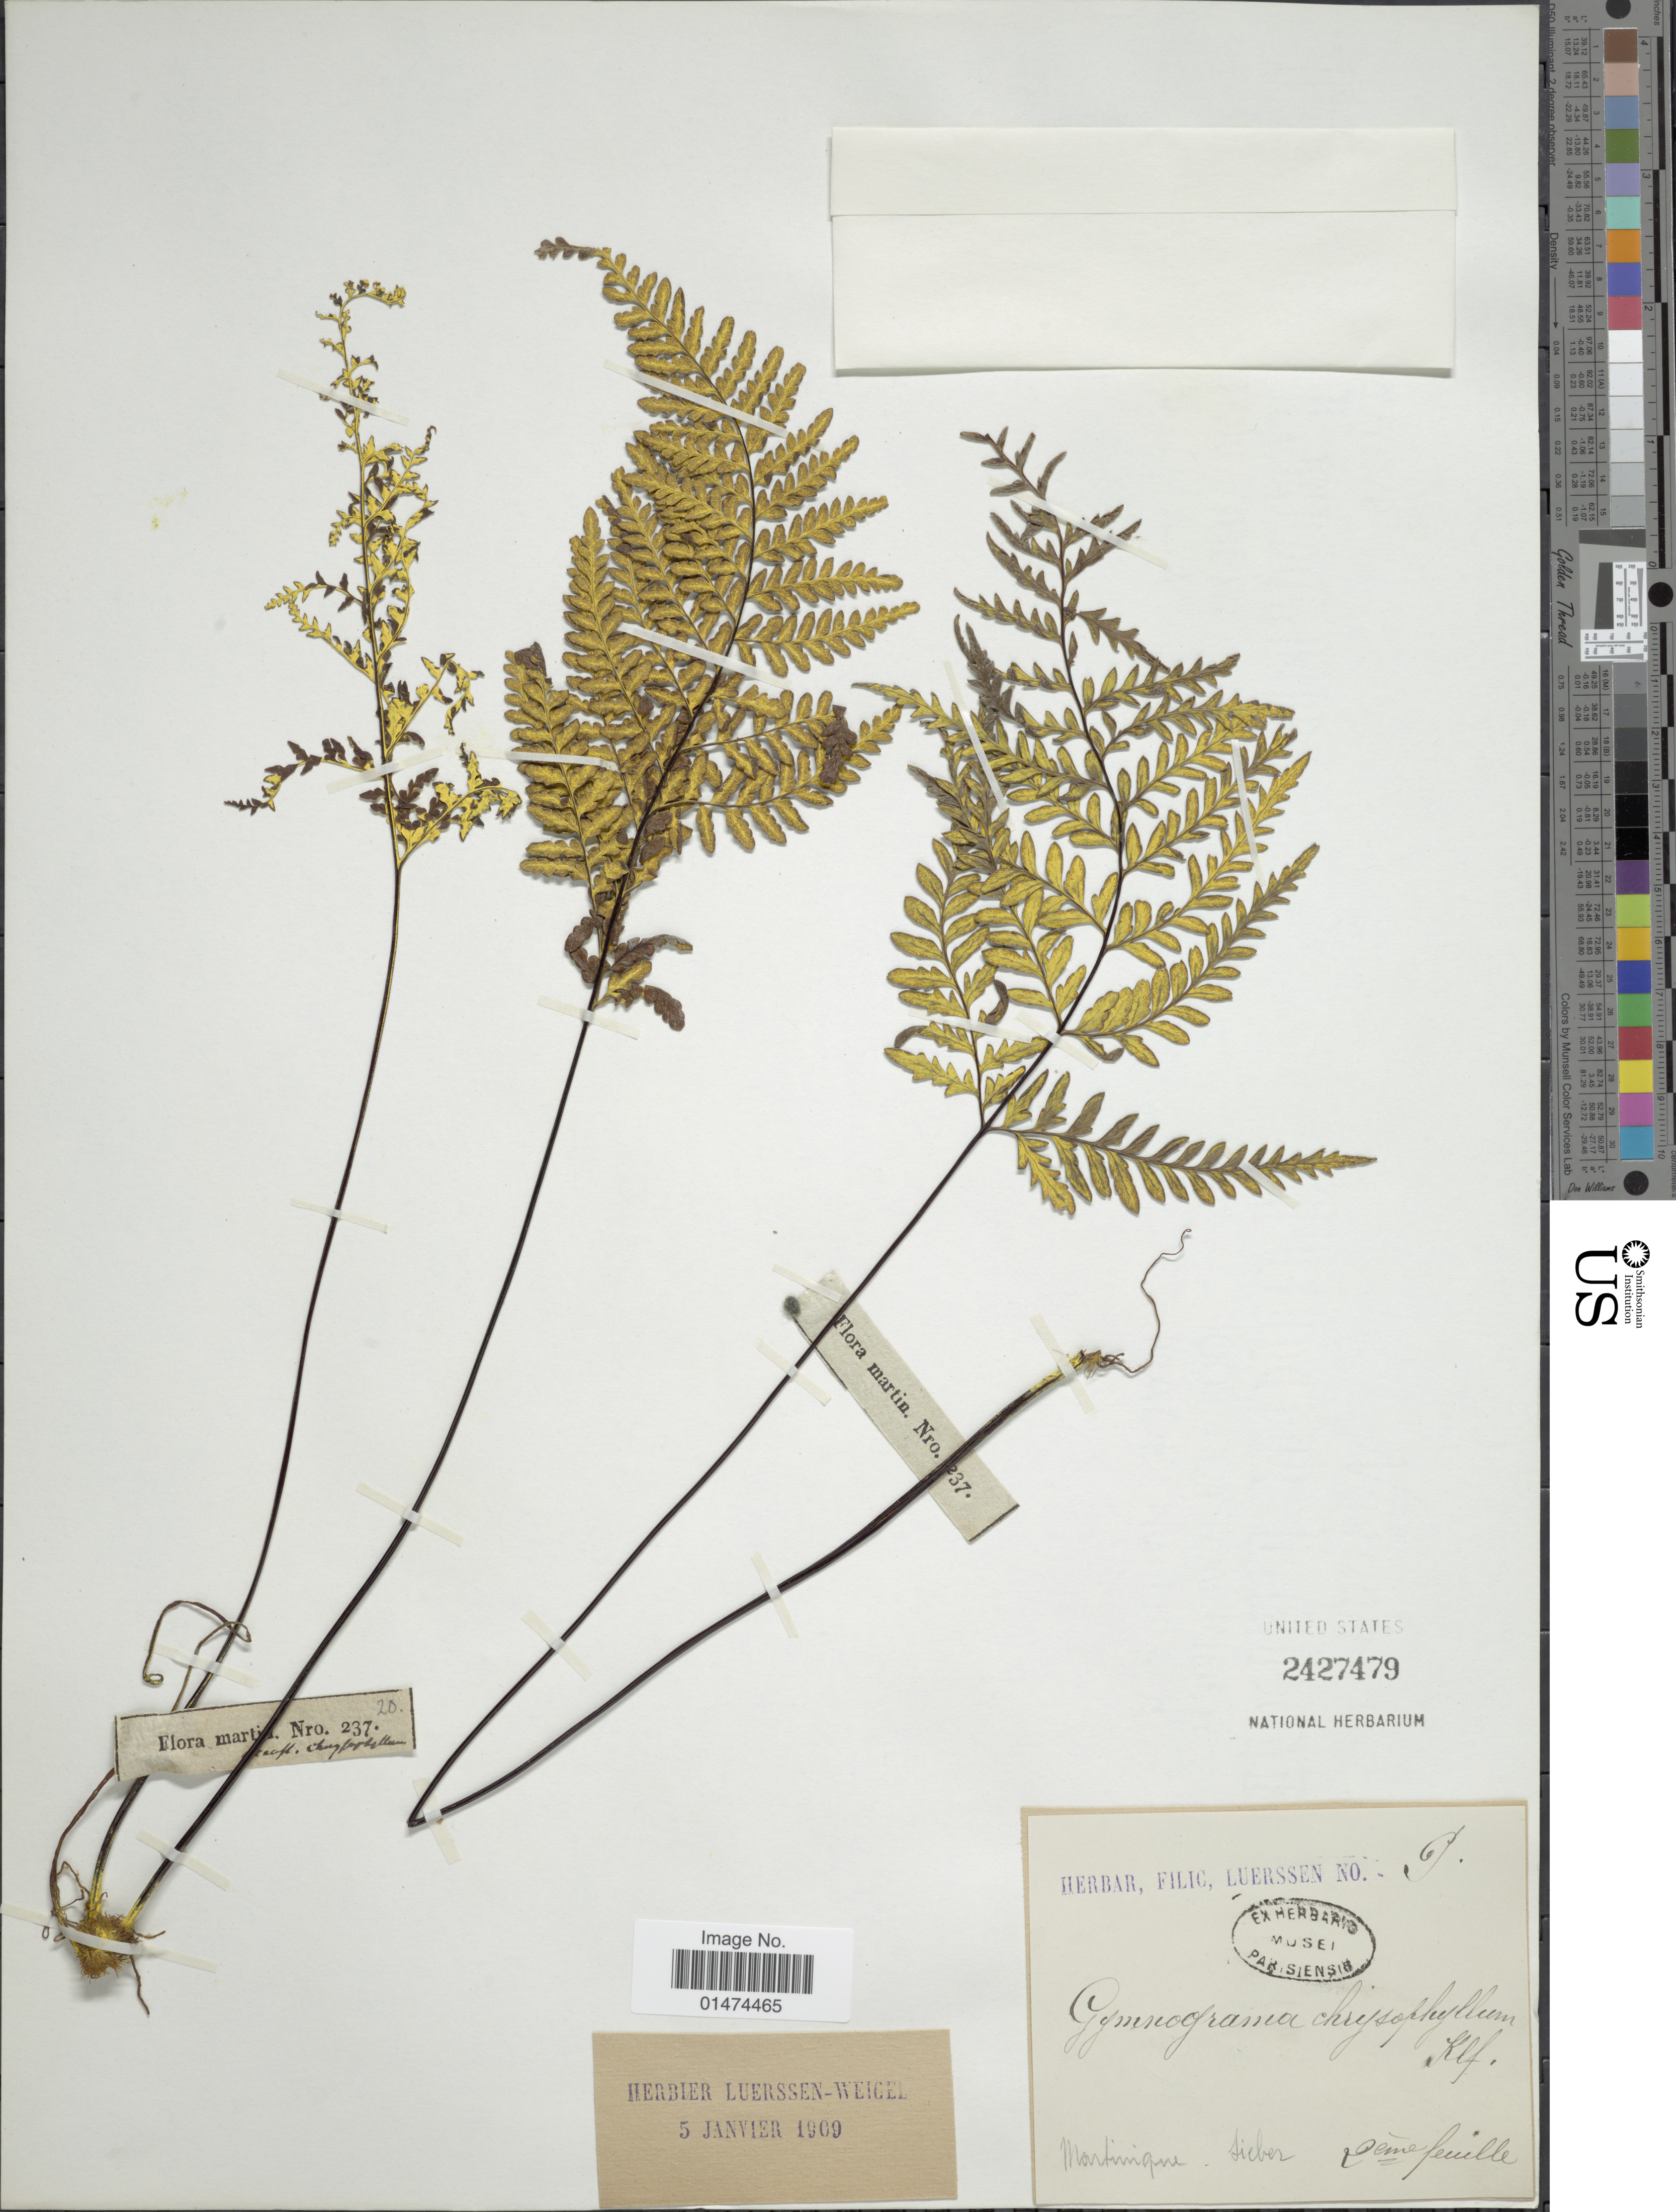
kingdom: Plantae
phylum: Tracheophyta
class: Polypodiopsida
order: Polypodiales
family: Pteridaceae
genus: Pityrogramma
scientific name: Pityrogramma chrysophylla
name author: (Sw.) Link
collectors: -- Sieber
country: Martinique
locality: Martinique.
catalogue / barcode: US 2427479